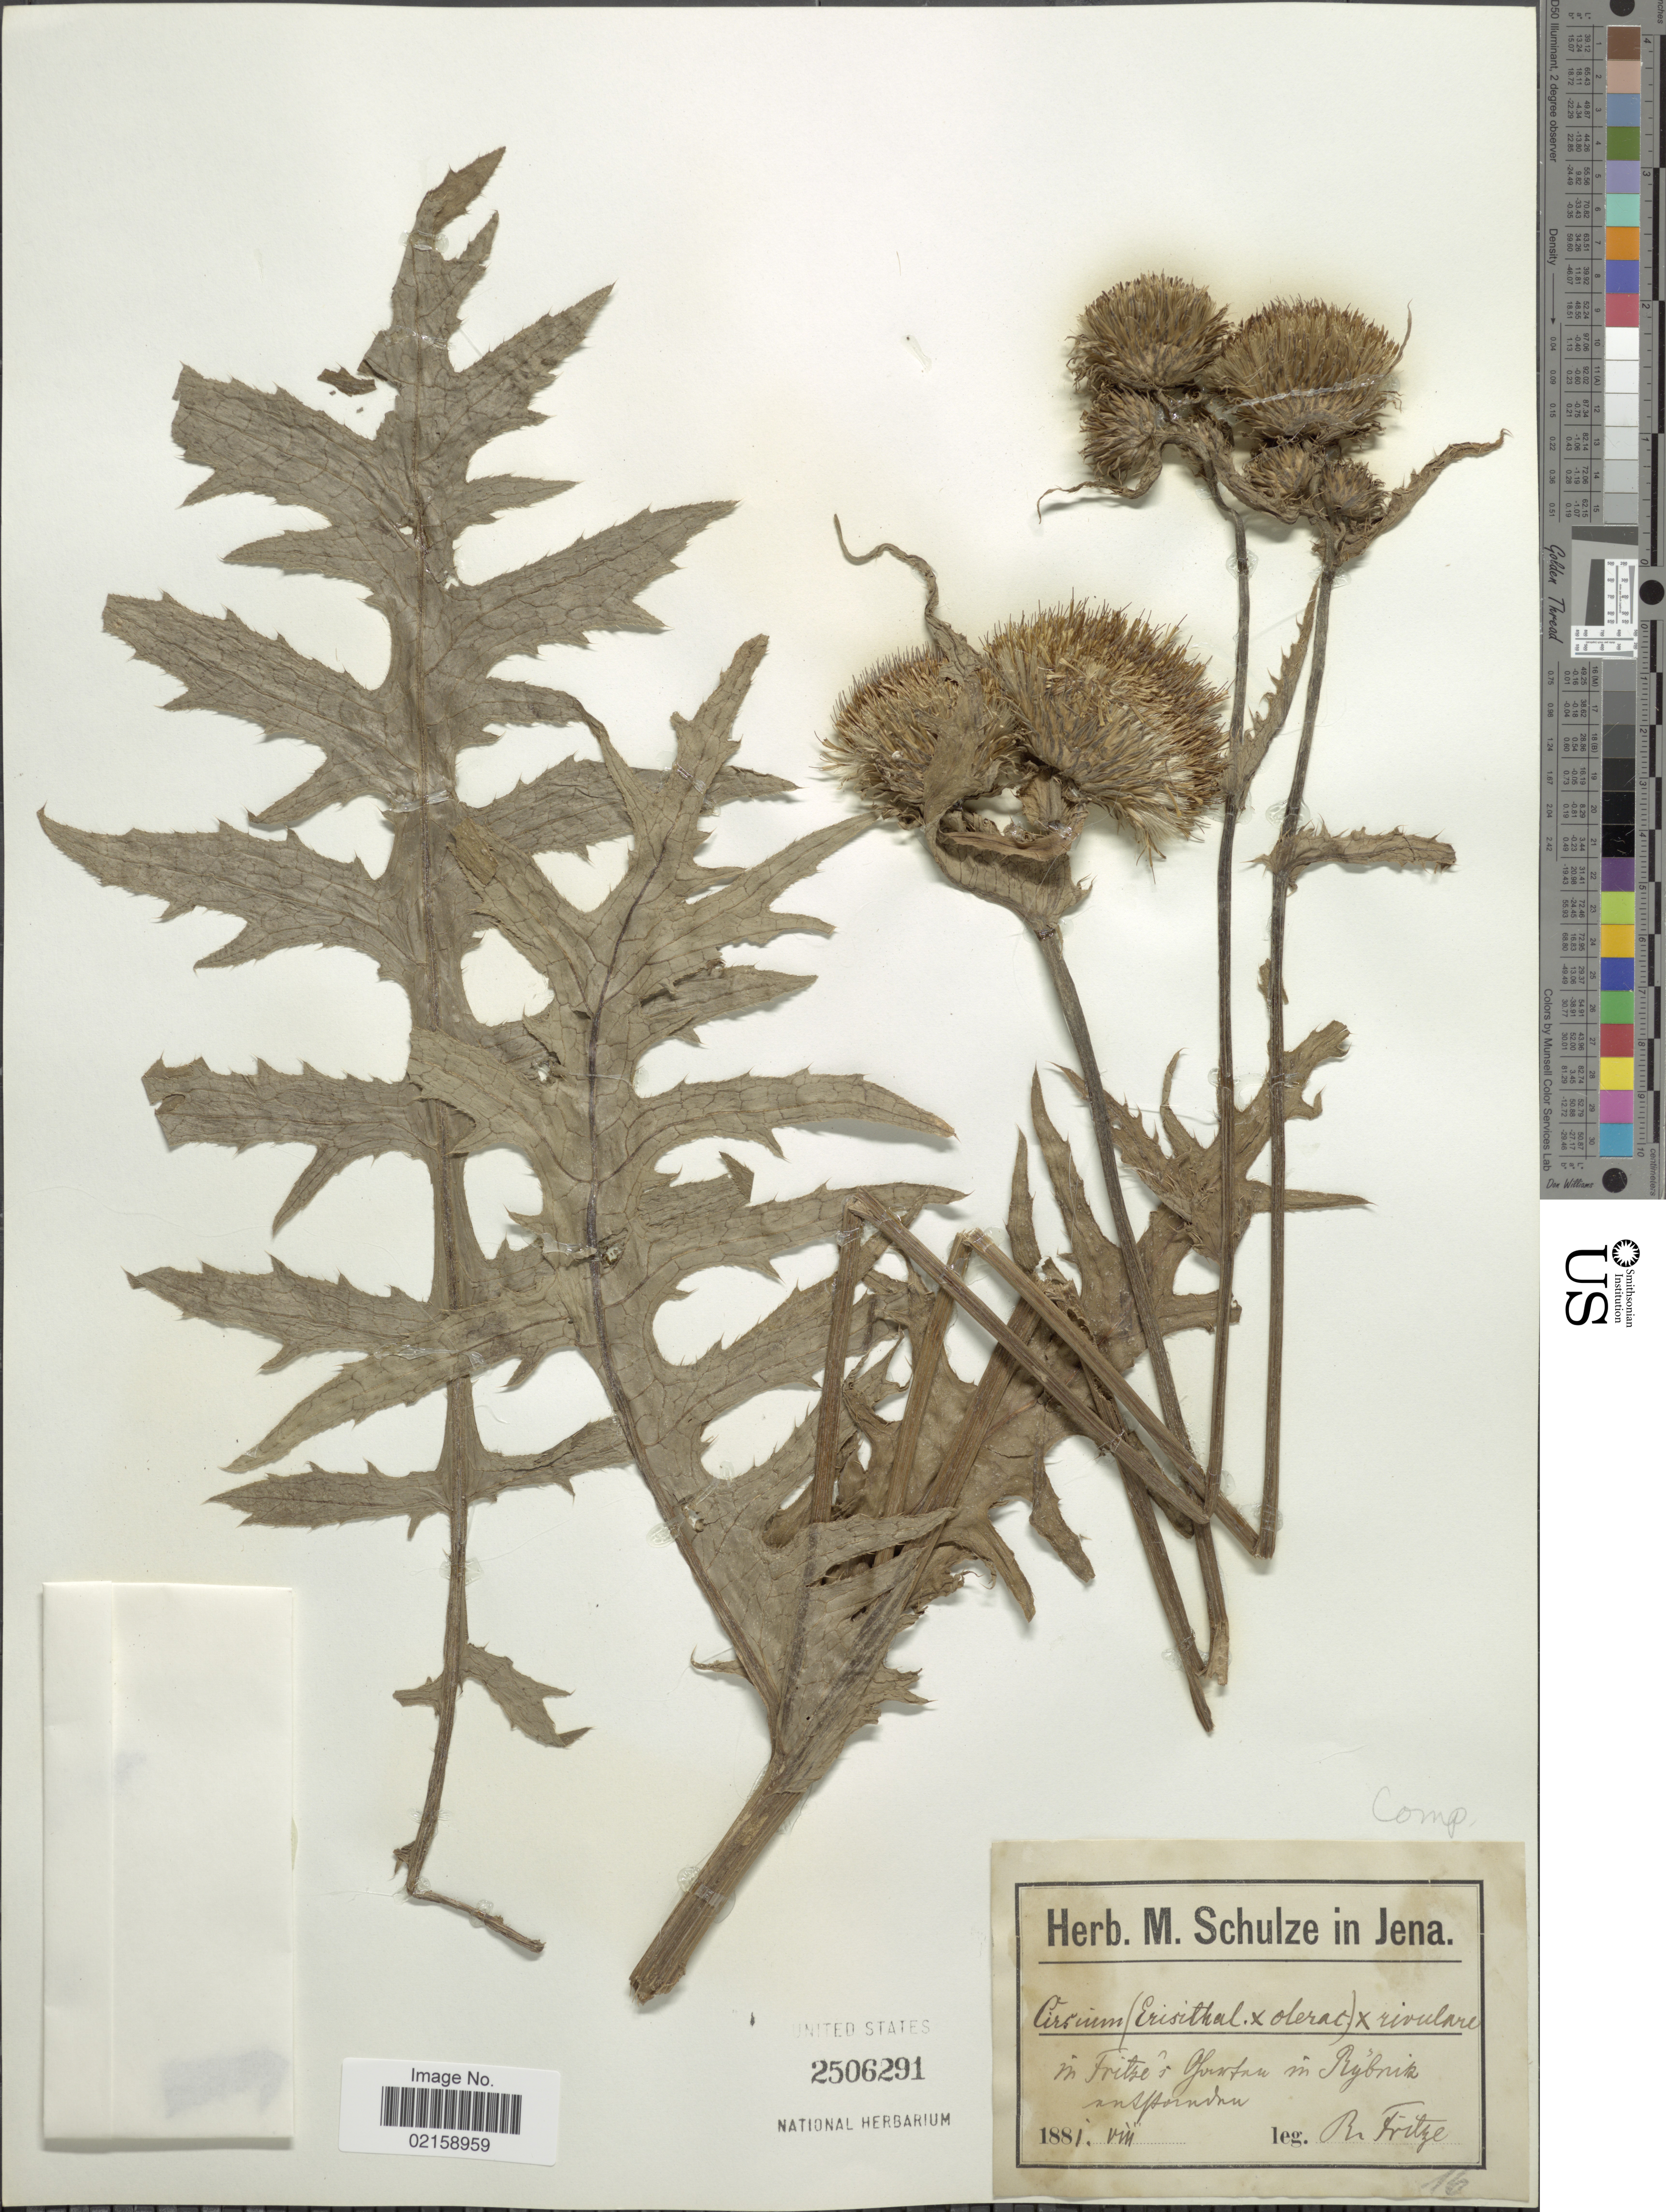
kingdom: Plantae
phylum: Tracheophyta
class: Magnoliopsida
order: Asterales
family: Asteraceae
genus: Cirsium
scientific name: Cirsium erisithales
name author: (Jacq.) Scop.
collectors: R. Fritze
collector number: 16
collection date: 1881-08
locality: In Fritze's Garden in Rubnik entfsanden. [interpreted]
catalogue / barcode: US 2506291